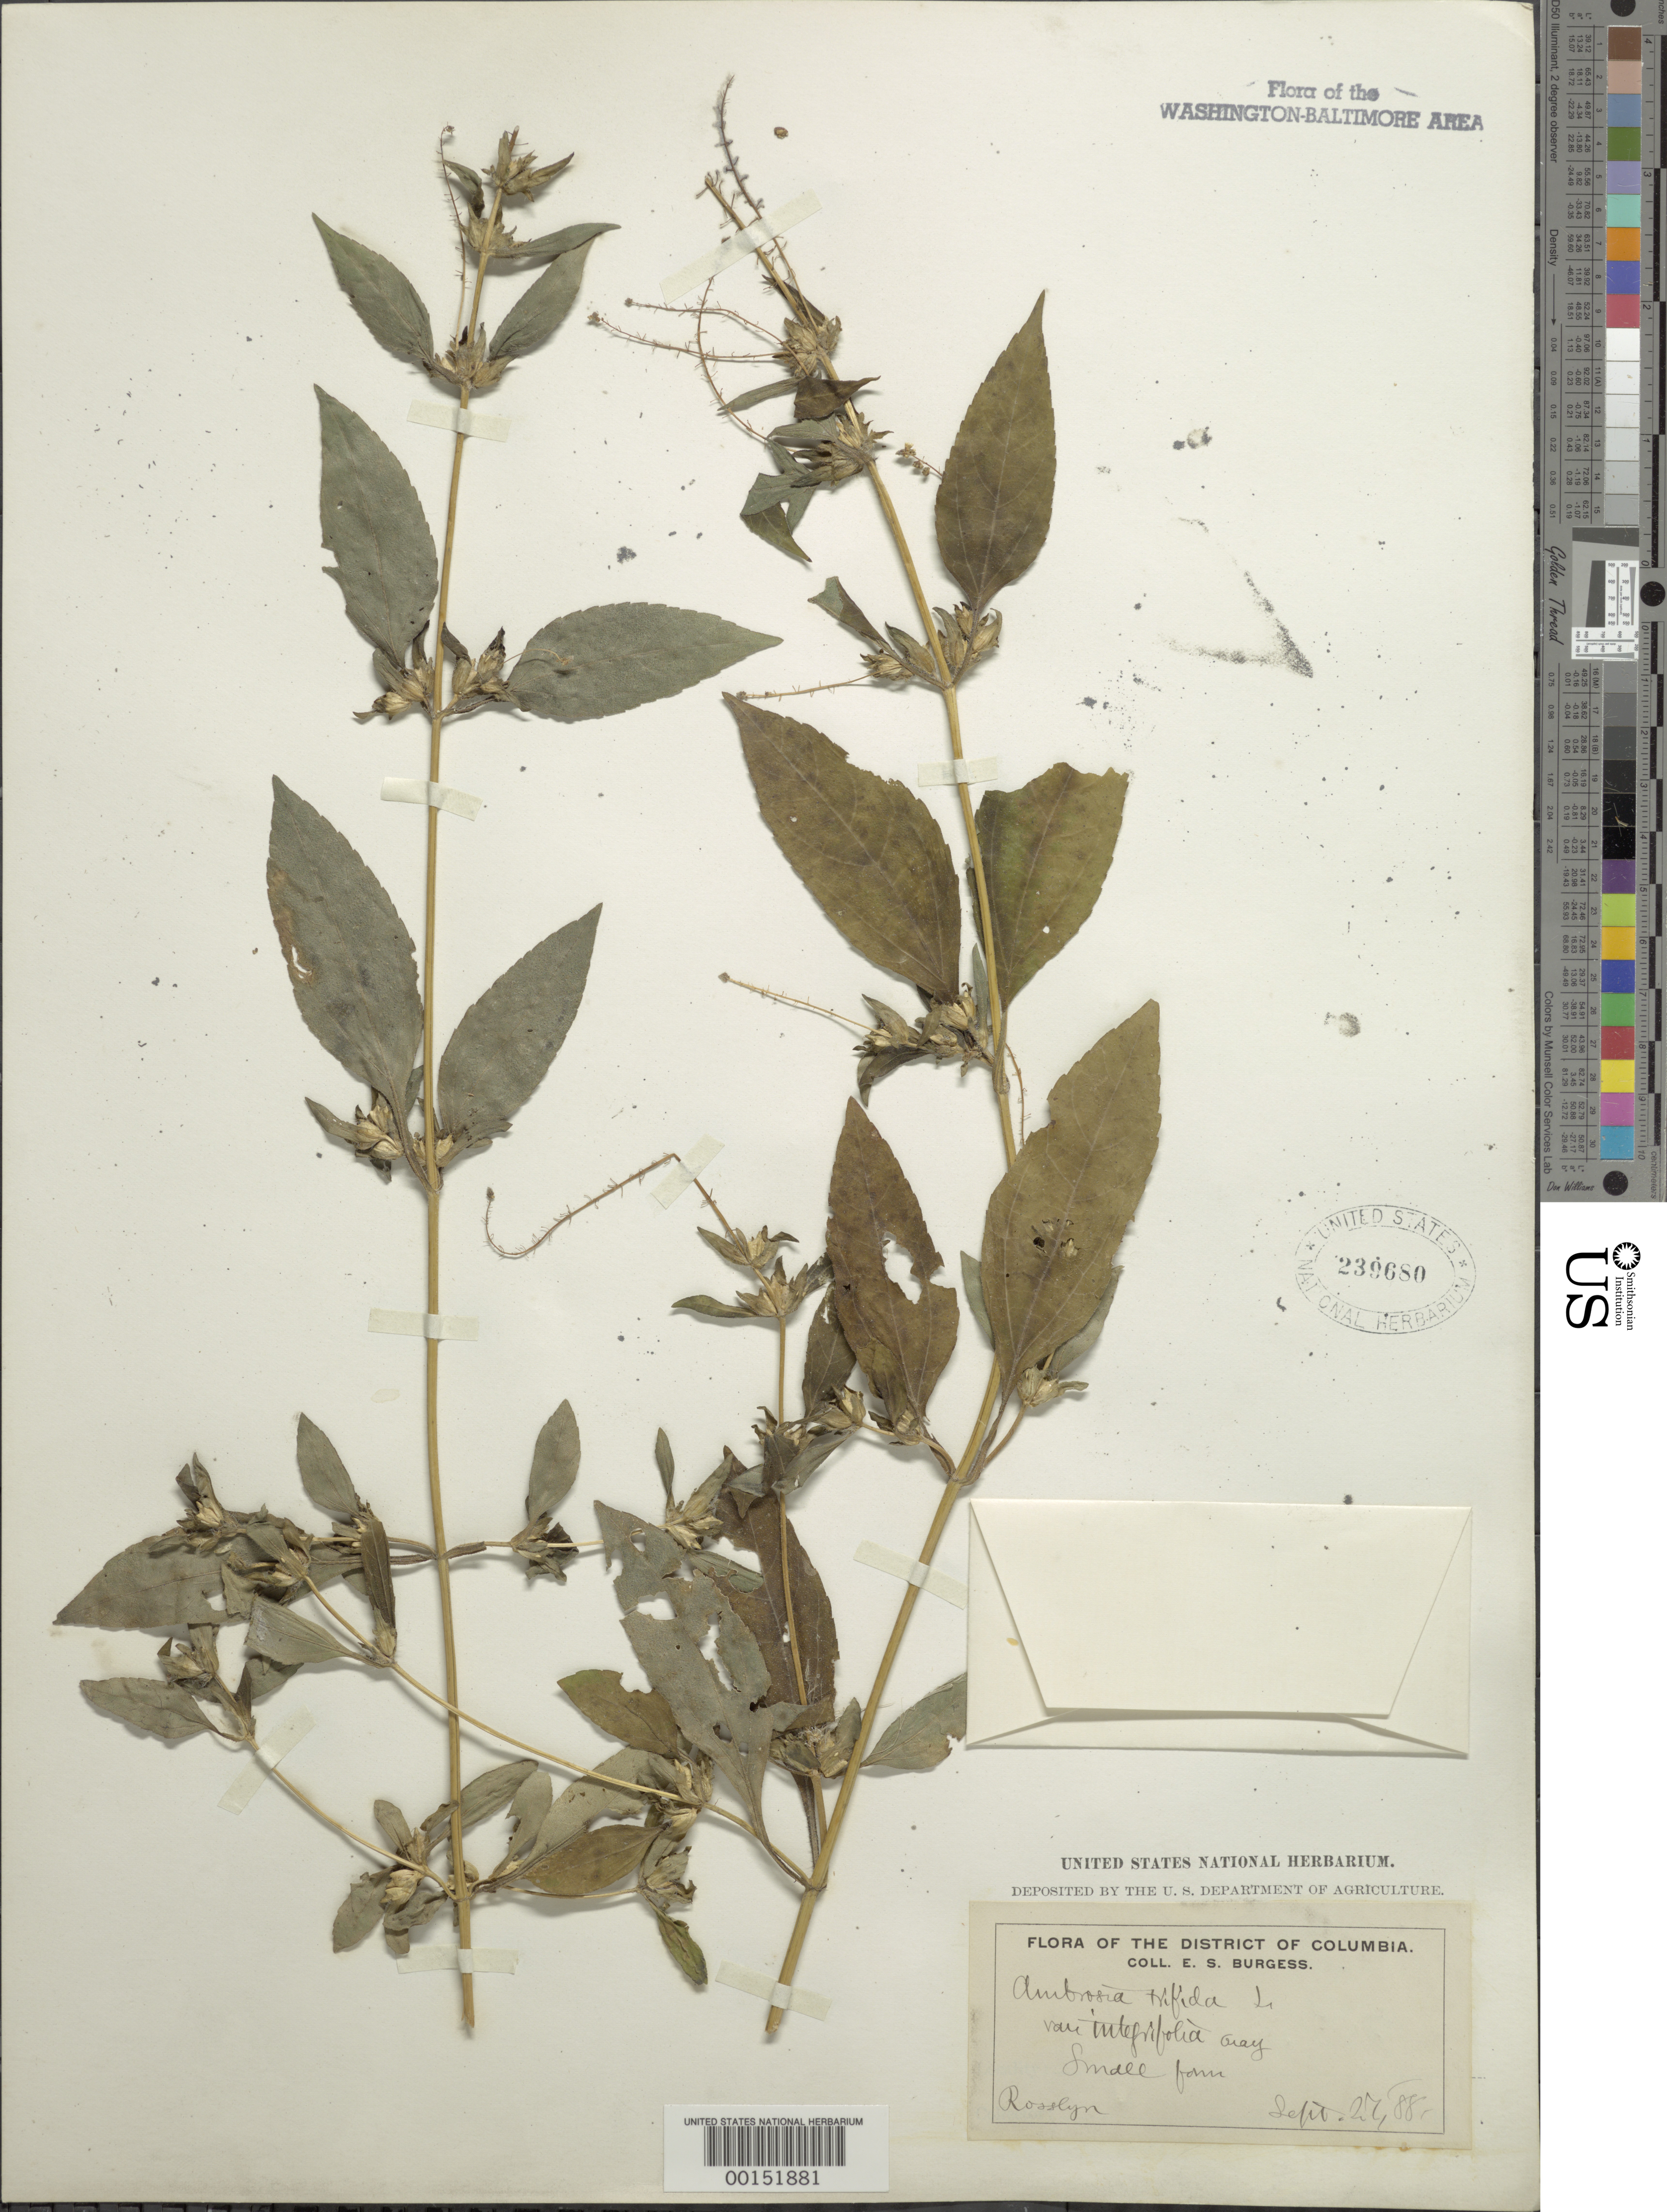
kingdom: Plantae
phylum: Tracheophyta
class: Magnoliopsida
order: Asterales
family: Asteraceae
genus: Ambrosia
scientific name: Ambrosia trifida f. integrifolia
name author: (Muhl.) Fernald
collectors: E. Burgess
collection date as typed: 27 Sep 1888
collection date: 1888-09-27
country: United States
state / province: District of Columbia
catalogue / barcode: US 239680